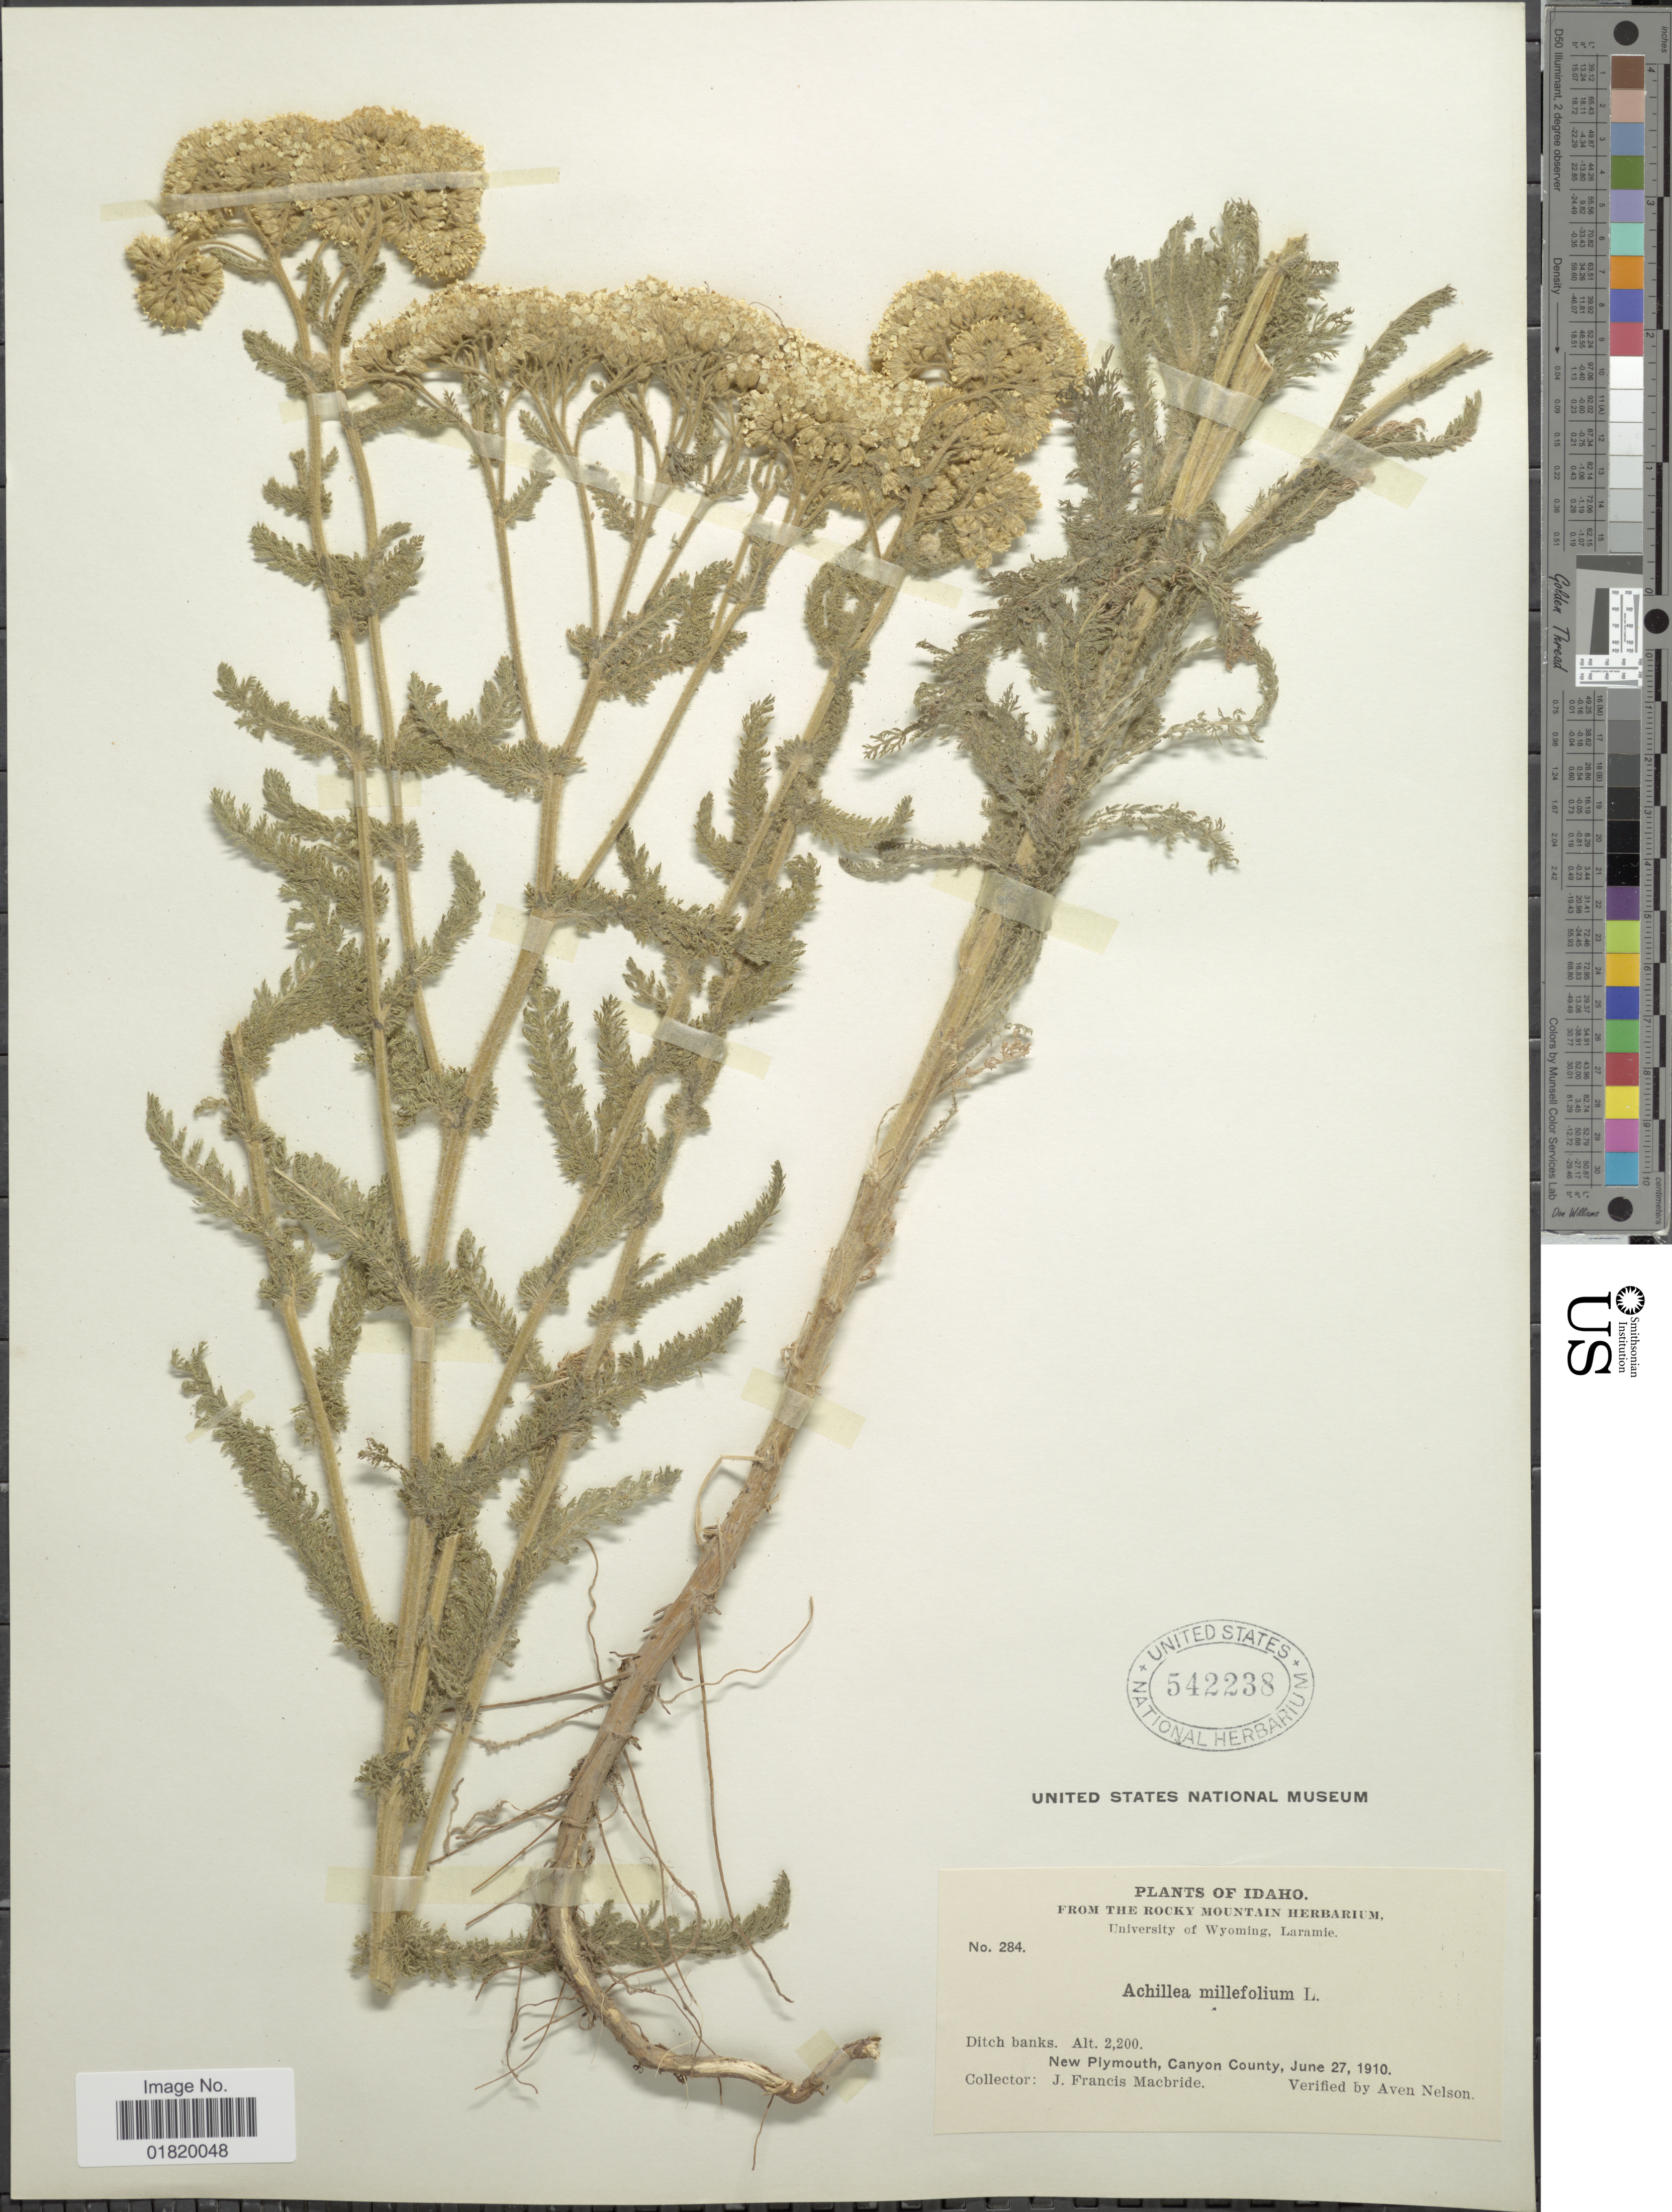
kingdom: Plantae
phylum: Tracheophyta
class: Magnoliopsida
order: Asterales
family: Asteraceae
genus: Achillea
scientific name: Achillea lanulosa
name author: Nutt.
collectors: J. F. Macbride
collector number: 284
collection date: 1910-06-27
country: United States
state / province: Idaho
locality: New Plymouth, Canyon County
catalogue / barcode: US 542238